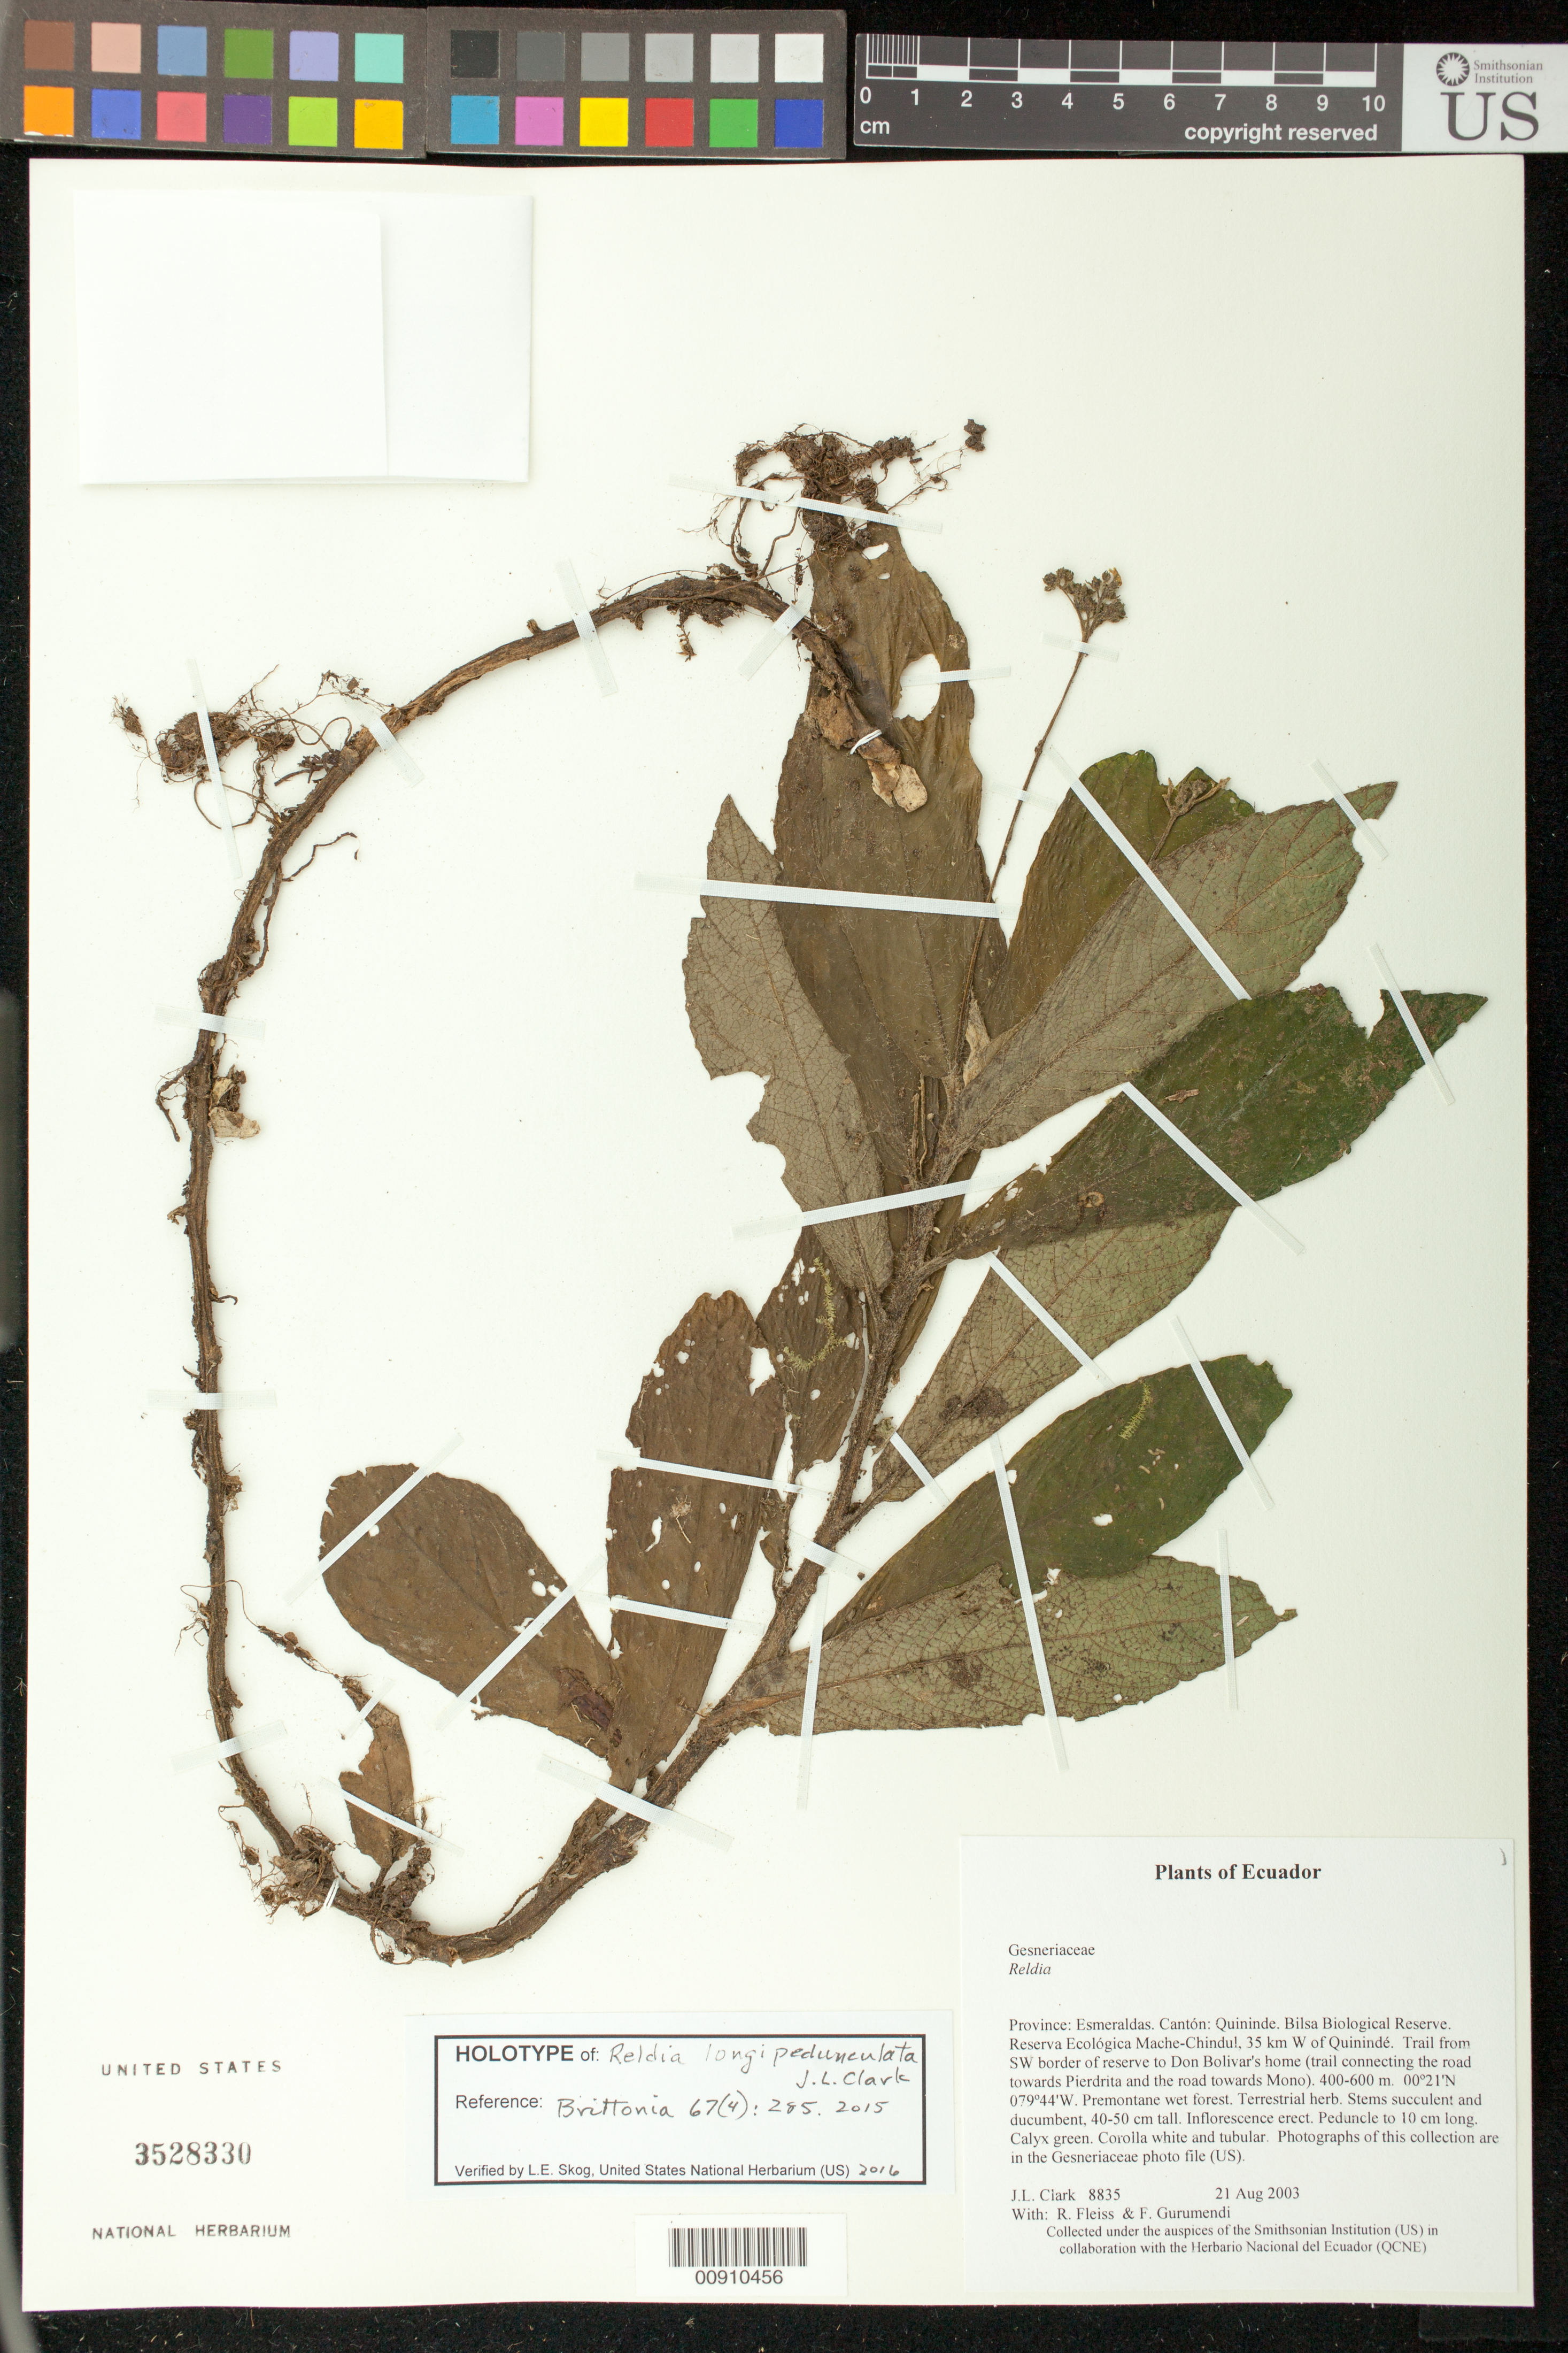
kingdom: Plantae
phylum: Tracheophyta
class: Magnoliopsida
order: Lamiales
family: Gesneriaceae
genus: Reldia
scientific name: Reldia longipedunculata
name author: J.L. Clark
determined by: Skog, Laurence E.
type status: Holotype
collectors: J. L. Clark, R. Fleiss & F. Gurumendí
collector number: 8835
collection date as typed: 21 Aug 2003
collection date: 2003-08-21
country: Ecuador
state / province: Esmeraldas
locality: Quininde. Bilsa Biological Reserve. Reserva Ecológica Mache-Chindul, 35 km W of Quinindé. Trail from SW border of reserve to Don Bolivar's home (trail connecting the road towards Pierdrita and the road towards Mono).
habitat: Premontane wet forest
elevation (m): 400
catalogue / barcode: US 3528330